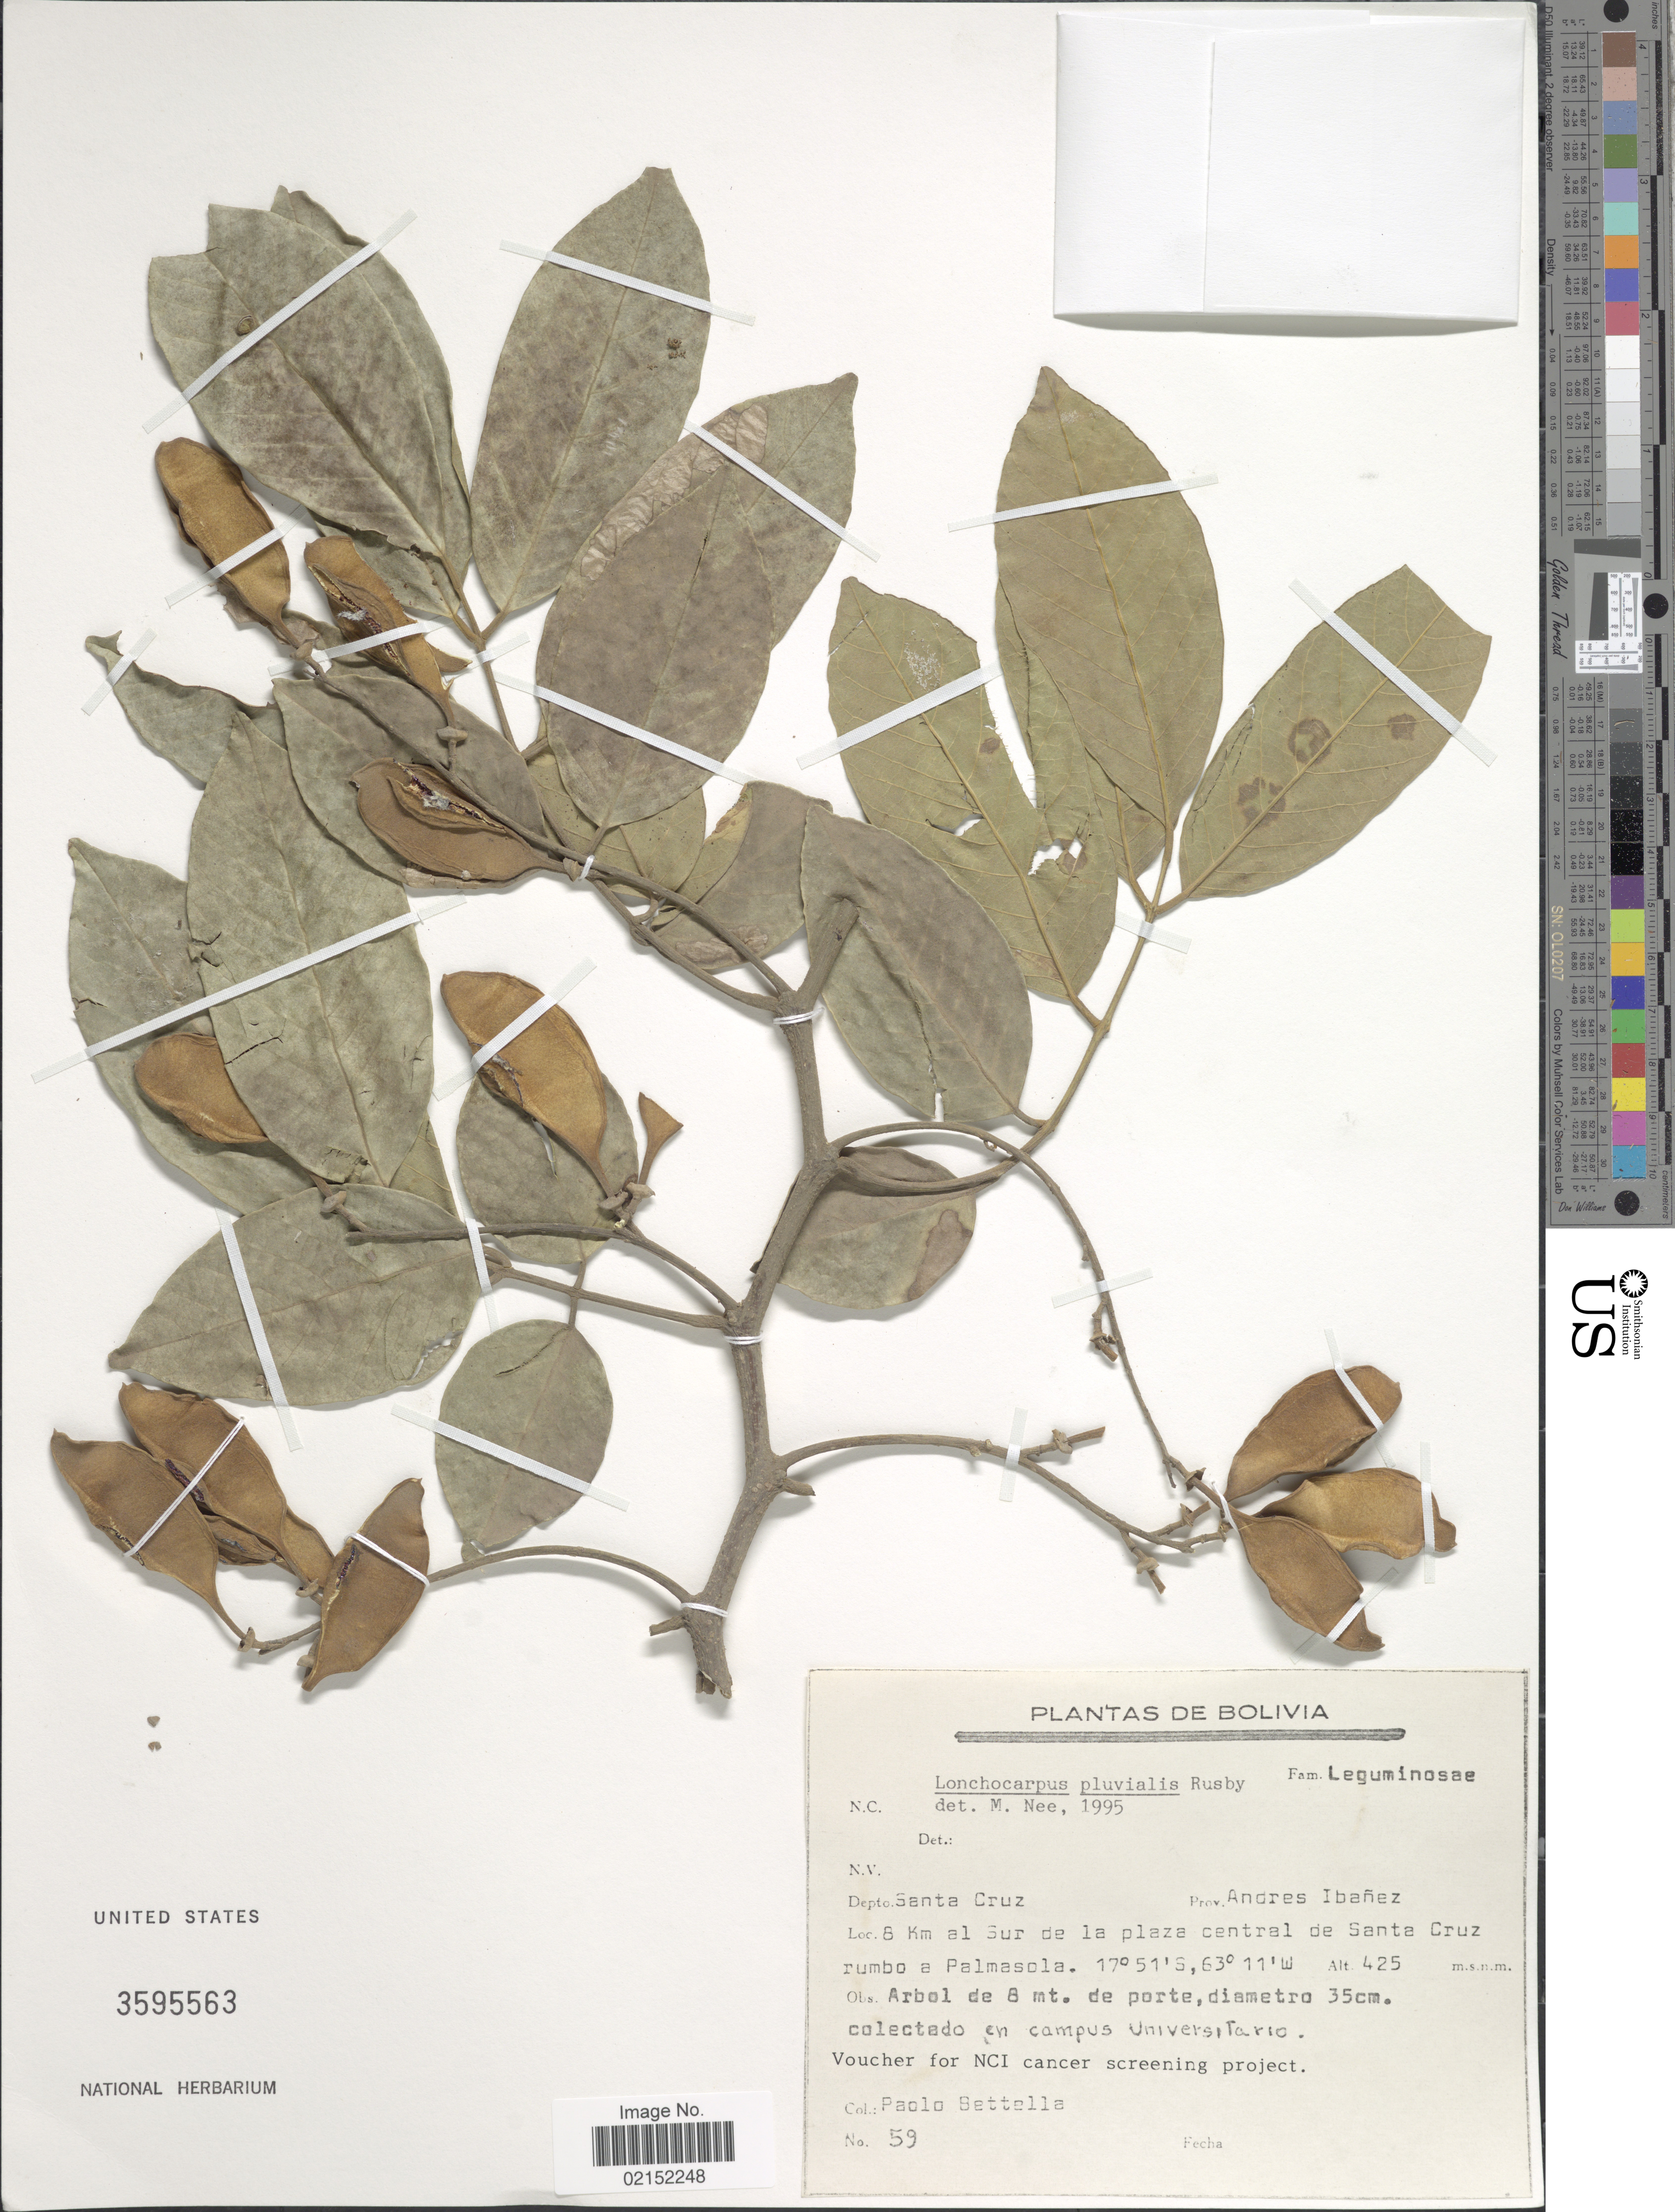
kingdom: Plantae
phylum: Tracheophyta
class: Magnoliopsida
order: Fabales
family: Fabaceae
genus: Lonchocarpus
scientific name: Lonchocarpus pluvialis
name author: Rusby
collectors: P. Bettella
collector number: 59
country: Bolivia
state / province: Santa Cruz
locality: Prov. Andres Ibanez, 8 km al Sur de la plaza central de Santa Cruz rumbo a Palmasola.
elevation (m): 425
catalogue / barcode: US 3595563